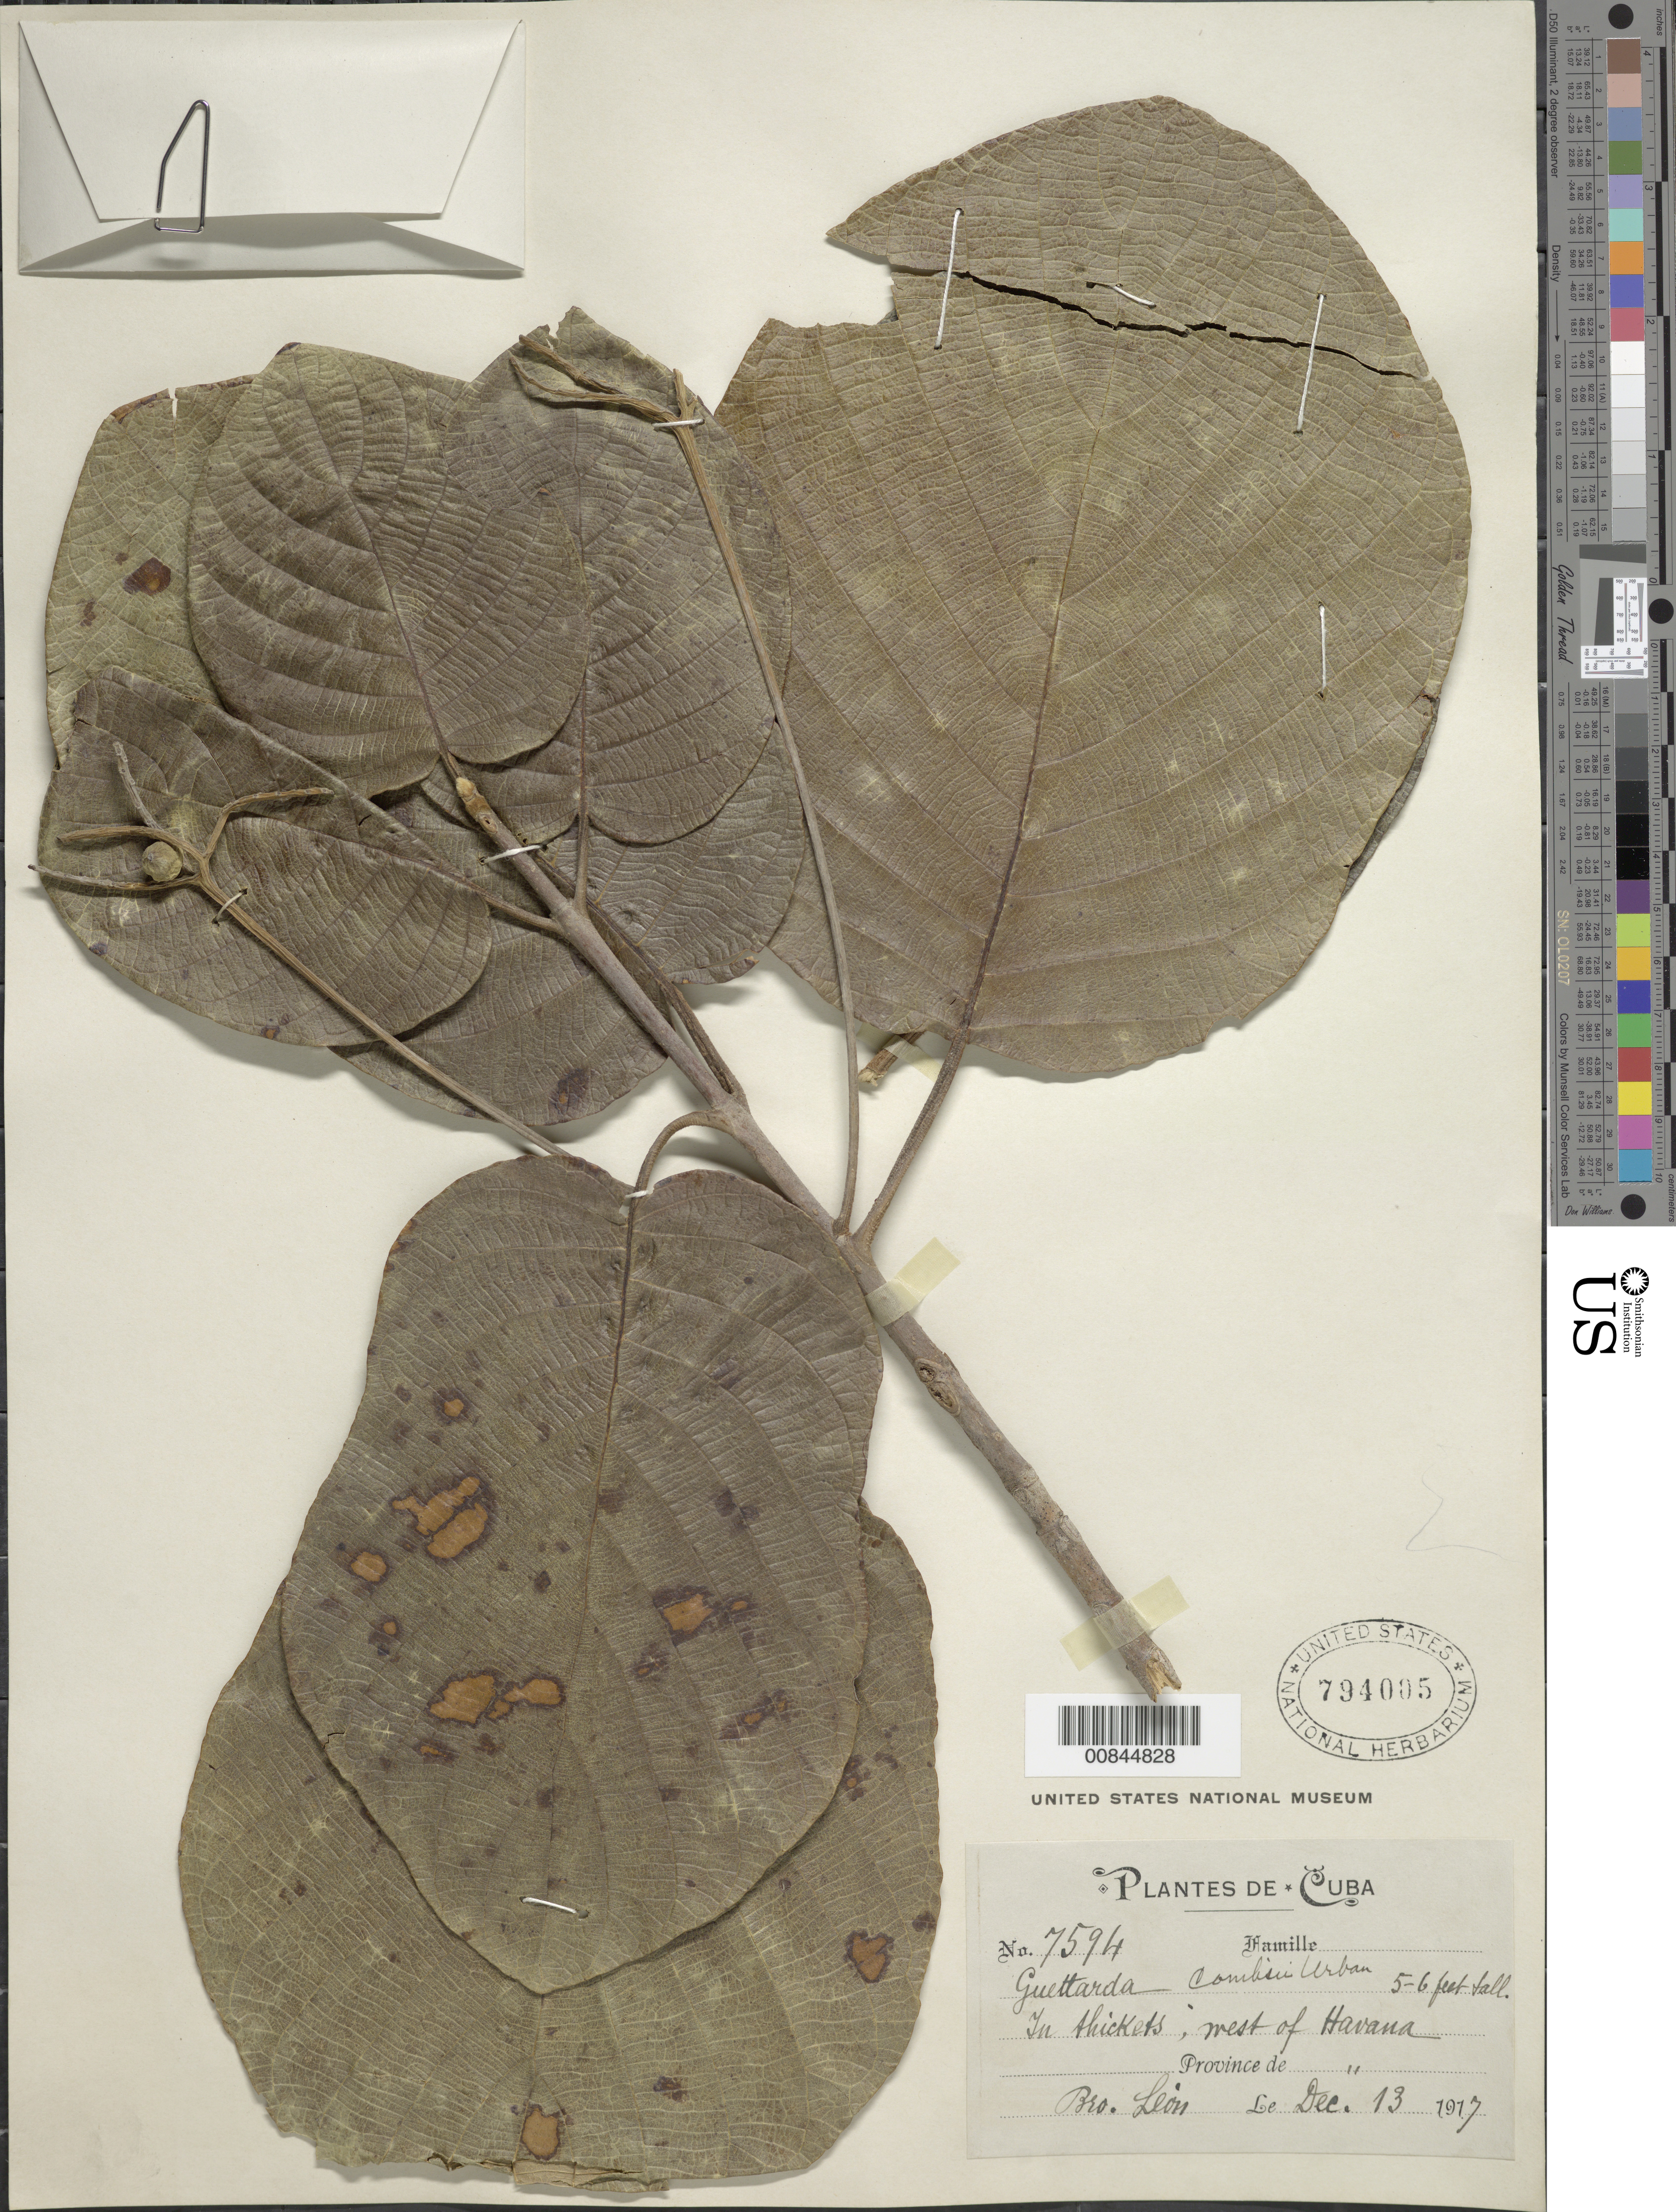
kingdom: Plantae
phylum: Tracheophyta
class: Magnoliopsida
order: Gentianales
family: Rubiaceae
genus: Guettarda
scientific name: Guettarda combsii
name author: Urb.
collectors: Bro. León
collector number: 7594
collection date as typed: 13 Dec 1917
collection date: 1917-12-13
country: Cuba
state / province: La Habana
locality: West of Havana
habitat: In thickets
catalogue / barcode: US 794005